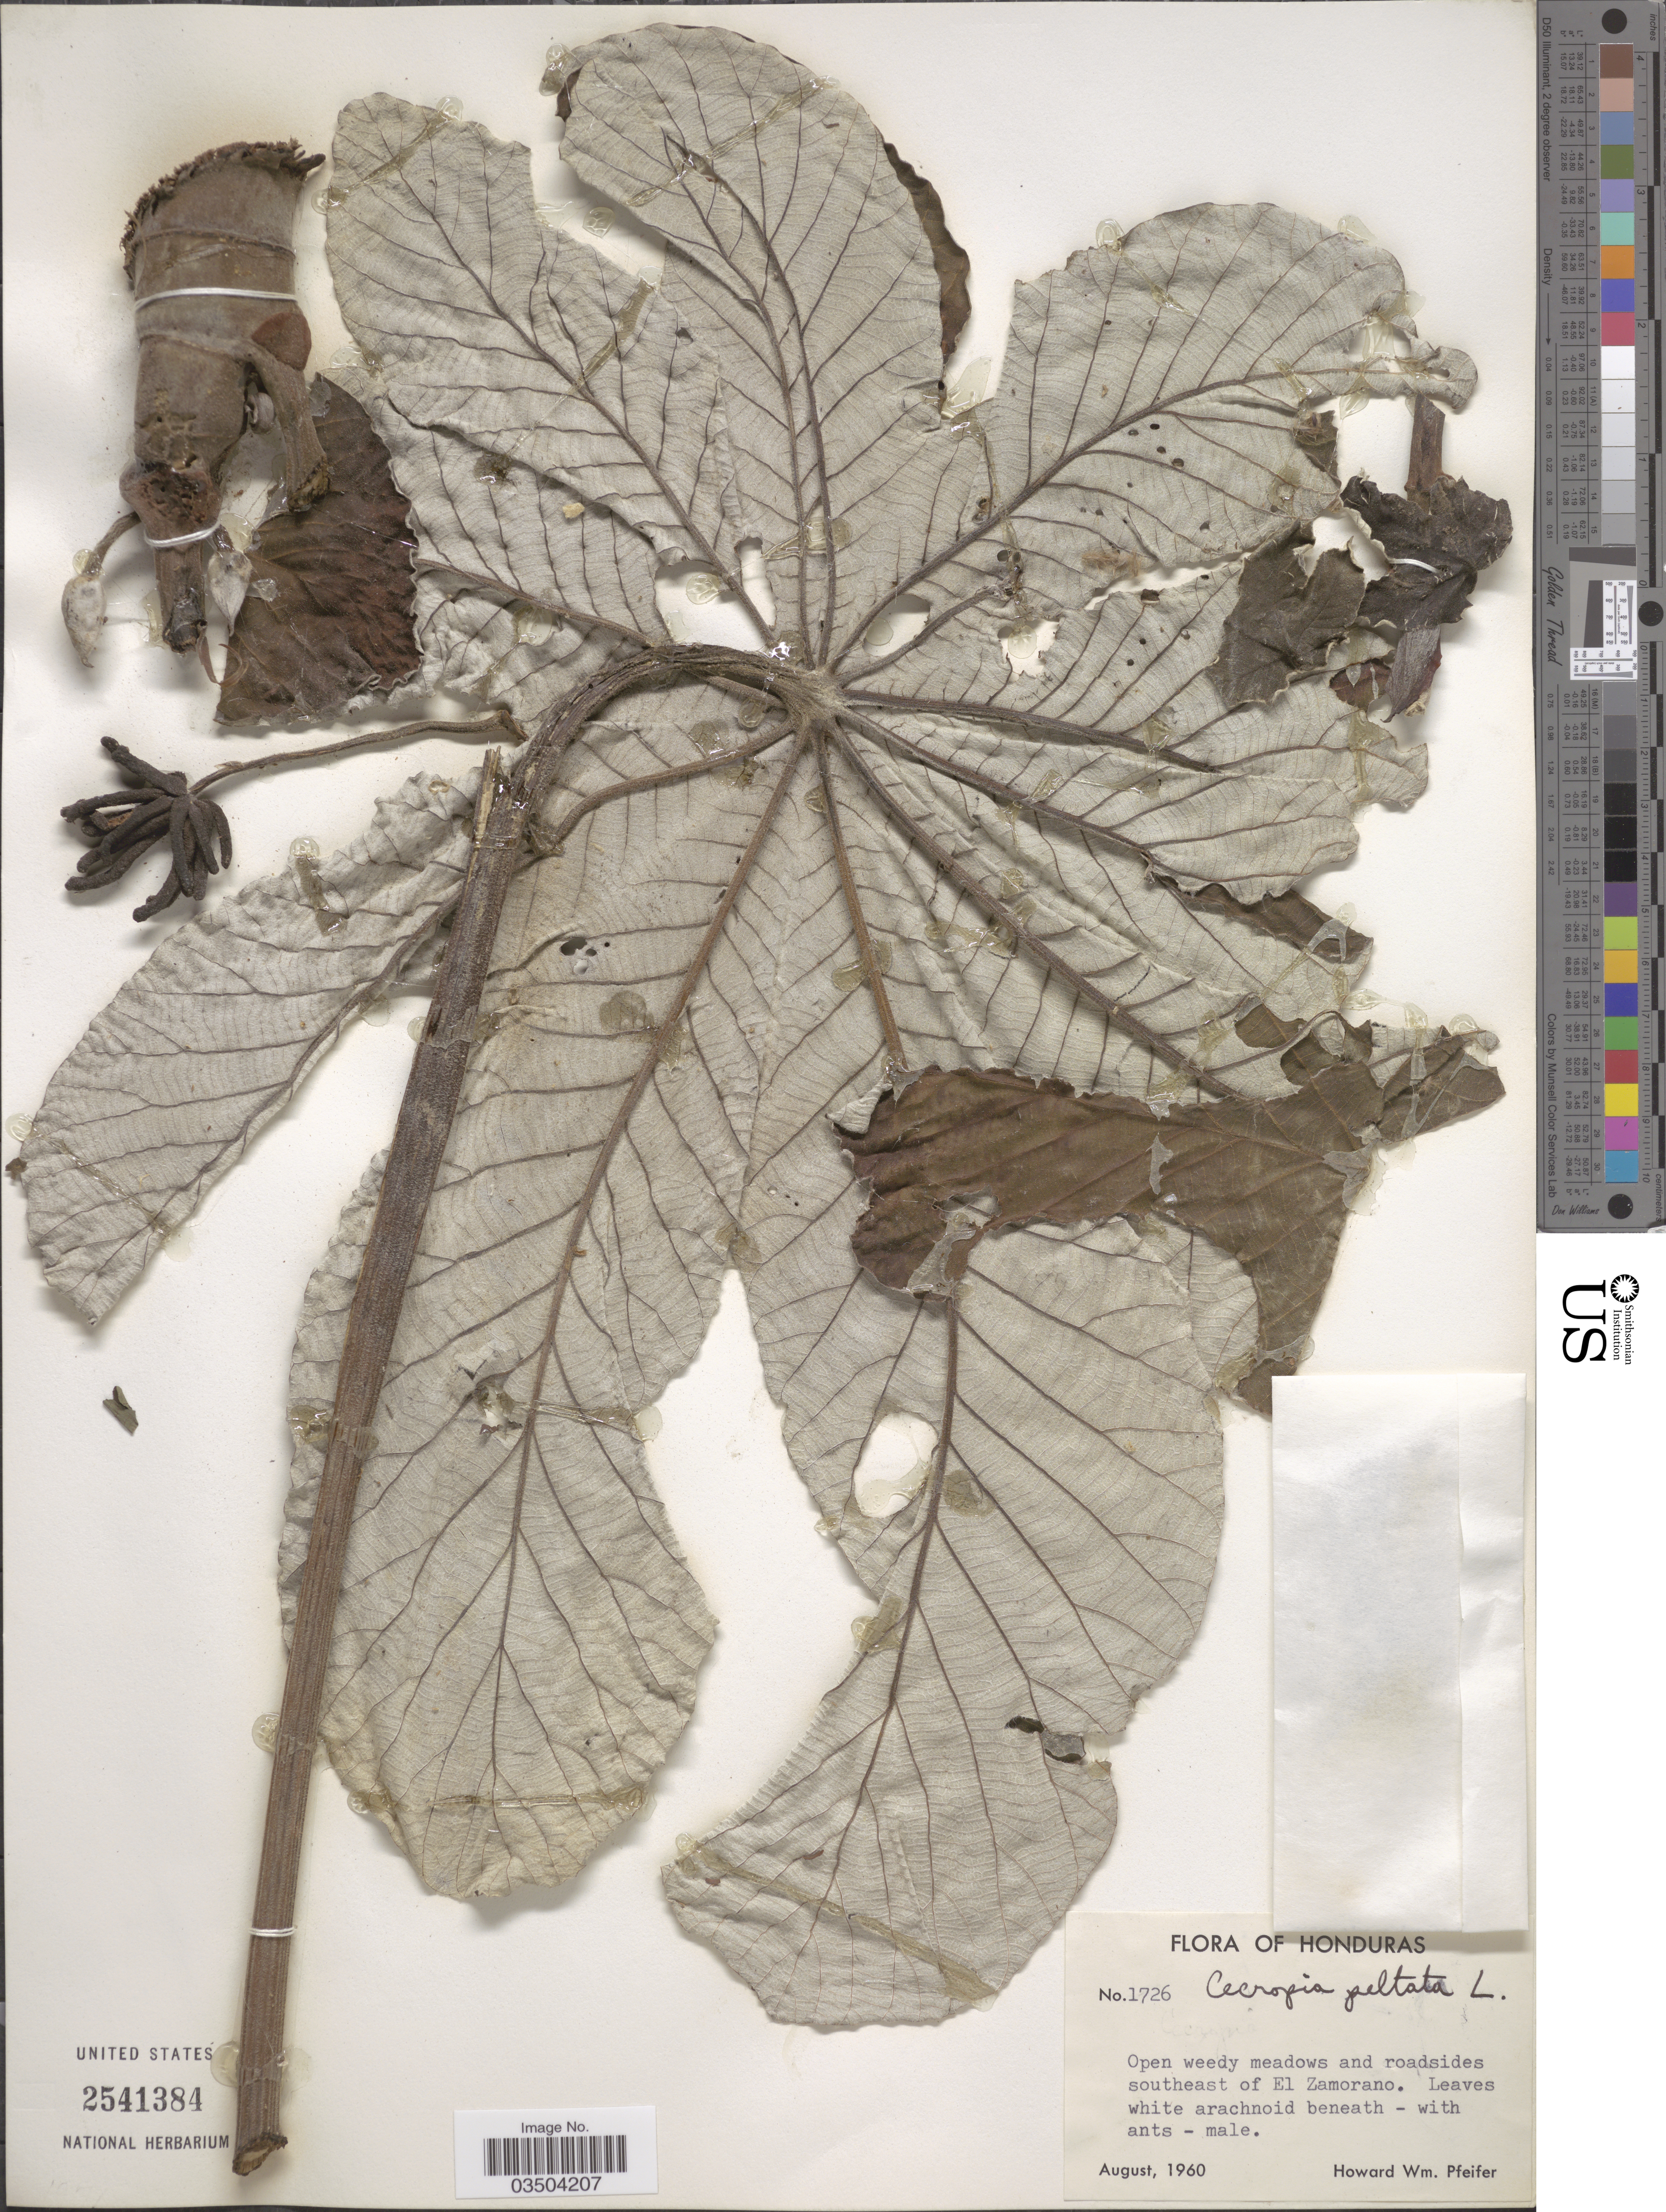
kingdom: Plantae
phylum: Tracheophyta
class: Magnoliopsida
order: Rosales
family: Urticaceae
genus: Cecropia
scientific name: Cecropia peltata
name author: L.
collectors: H. W. Pfeifer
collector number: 1726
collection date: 1960-08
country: Honduras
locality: Open weedy meadows and roadsides southeast of El Zamorano.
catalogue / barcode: US 2541384